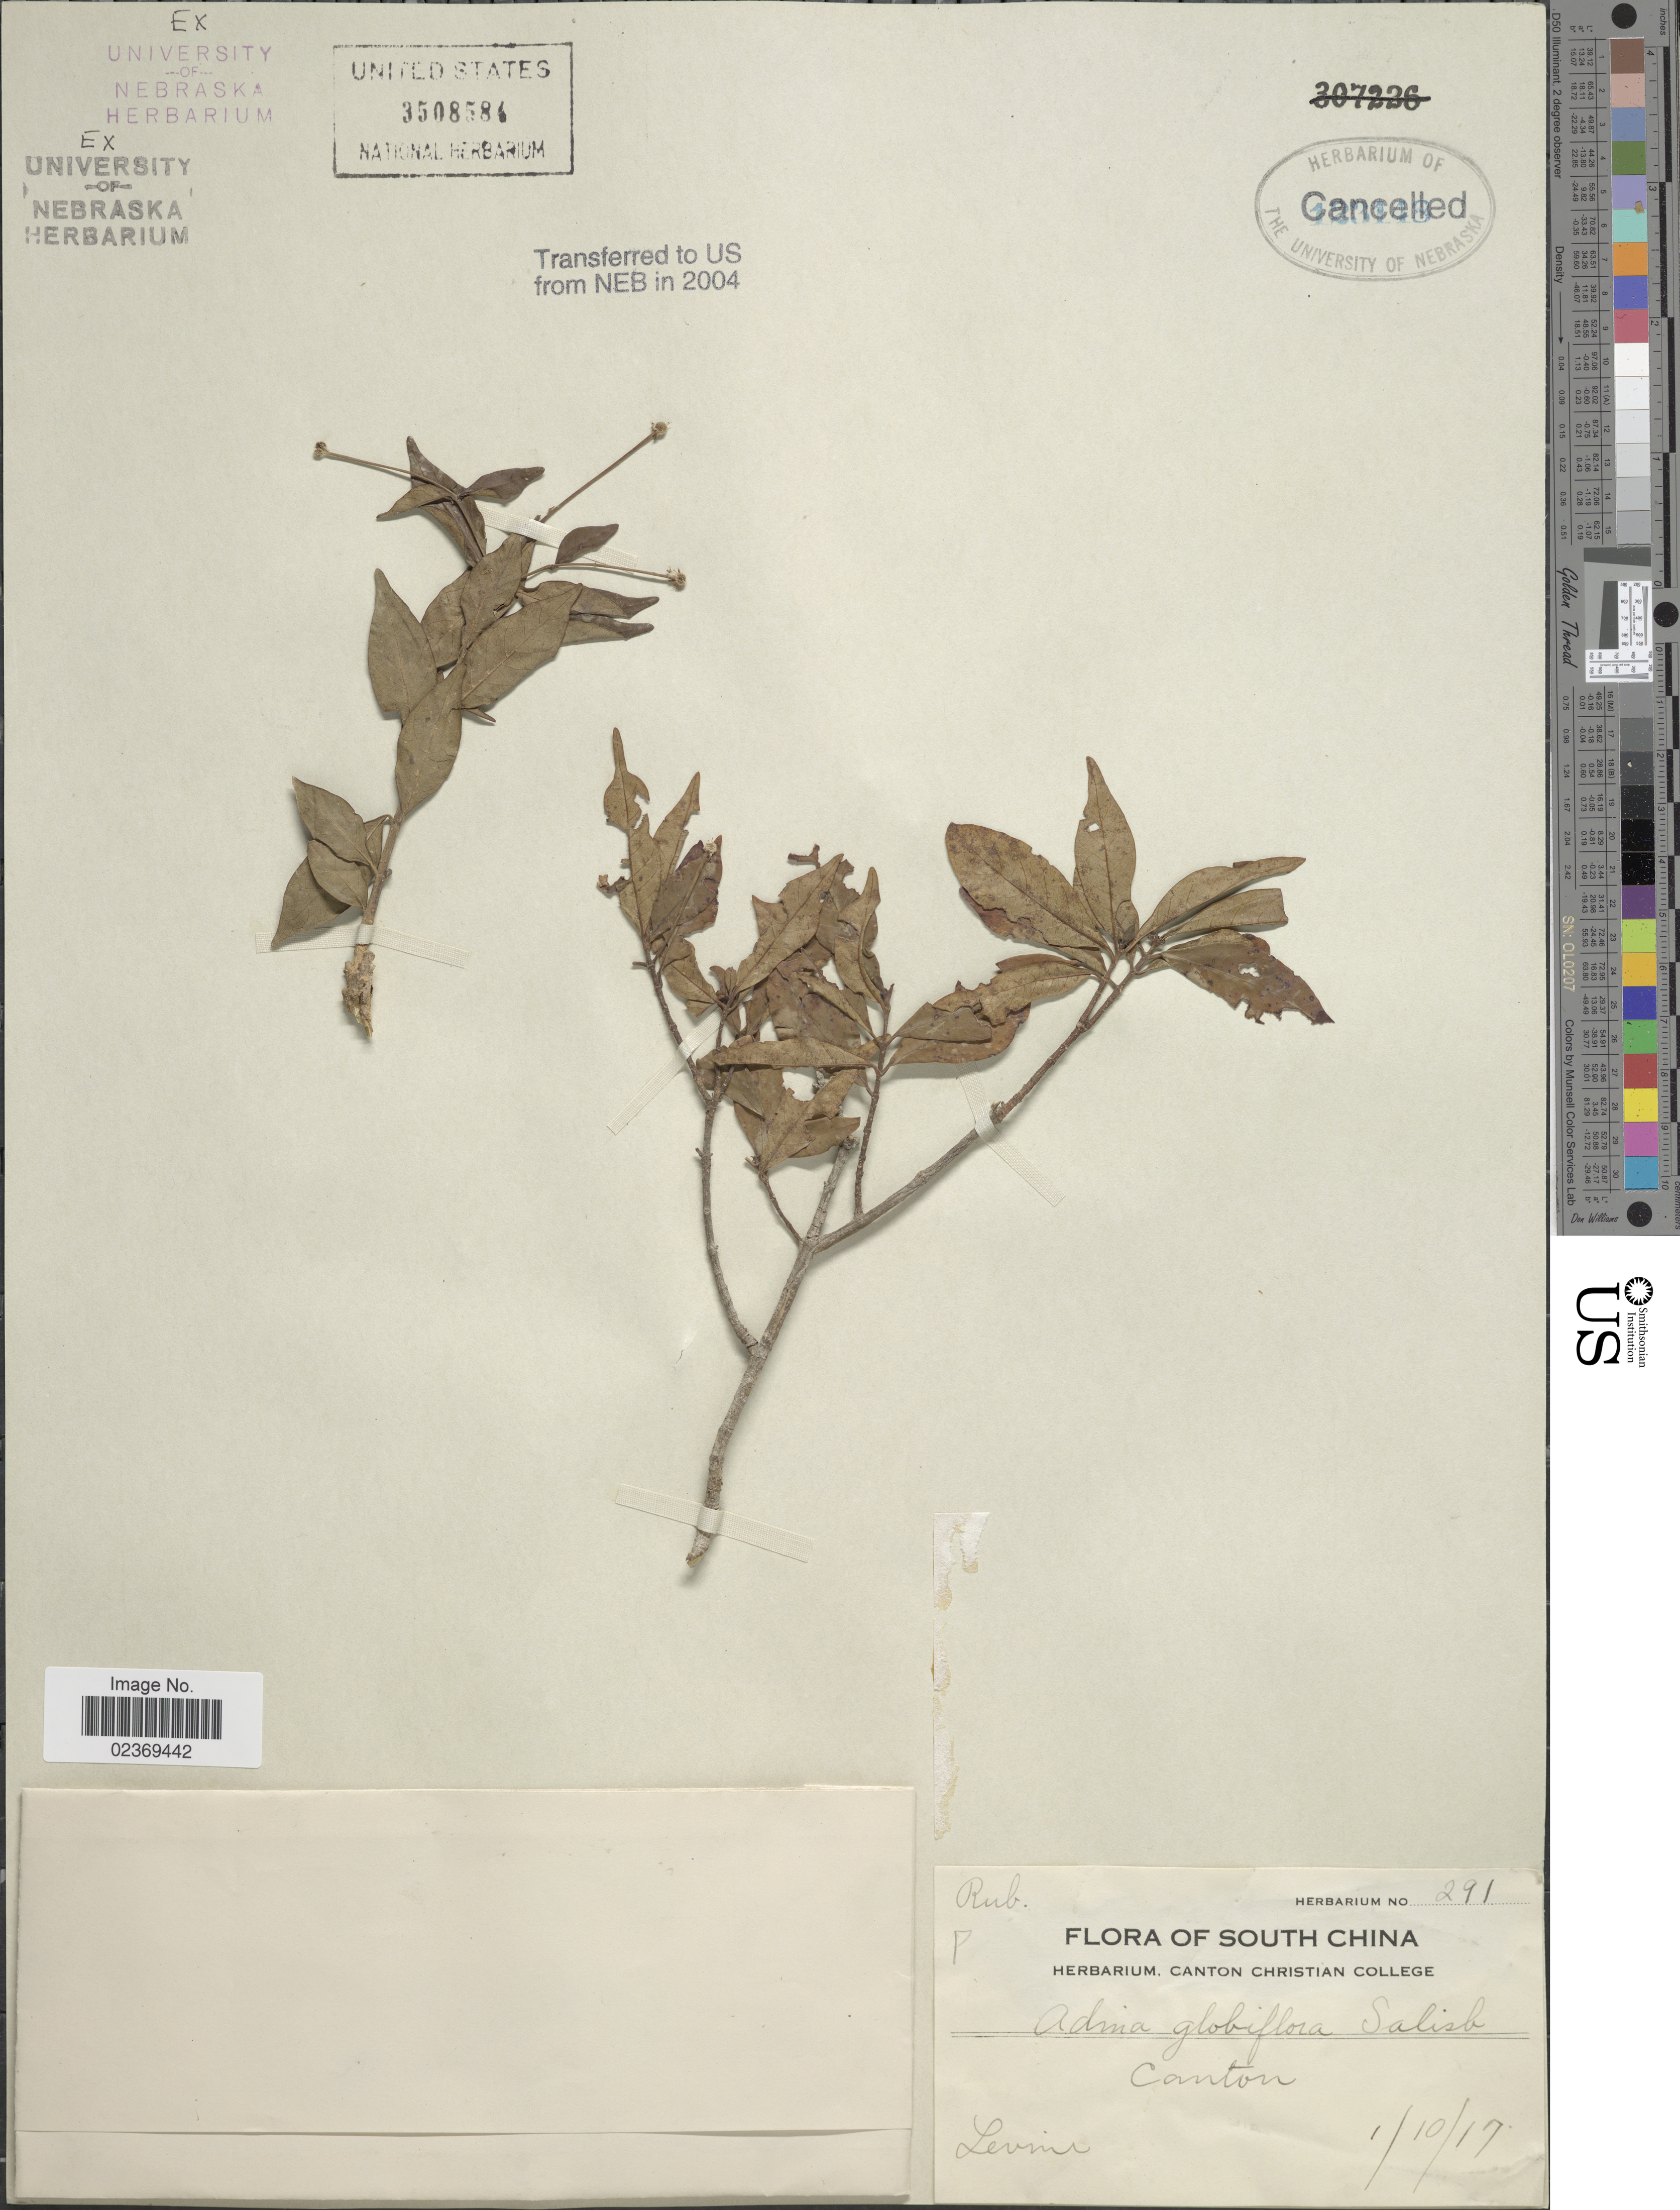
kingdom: Plantae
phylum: Tracheophyta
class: Magnoliopsida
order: Gentianales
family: Rubiaceae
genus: Adina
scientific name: Adina pilulifera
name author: (Lam.) Franch. & Drake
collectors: -. Levine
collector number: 291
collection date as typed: Transcribed d/m/y: 10/1/17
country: China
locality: South China, Canton.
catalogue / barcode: US 3508584